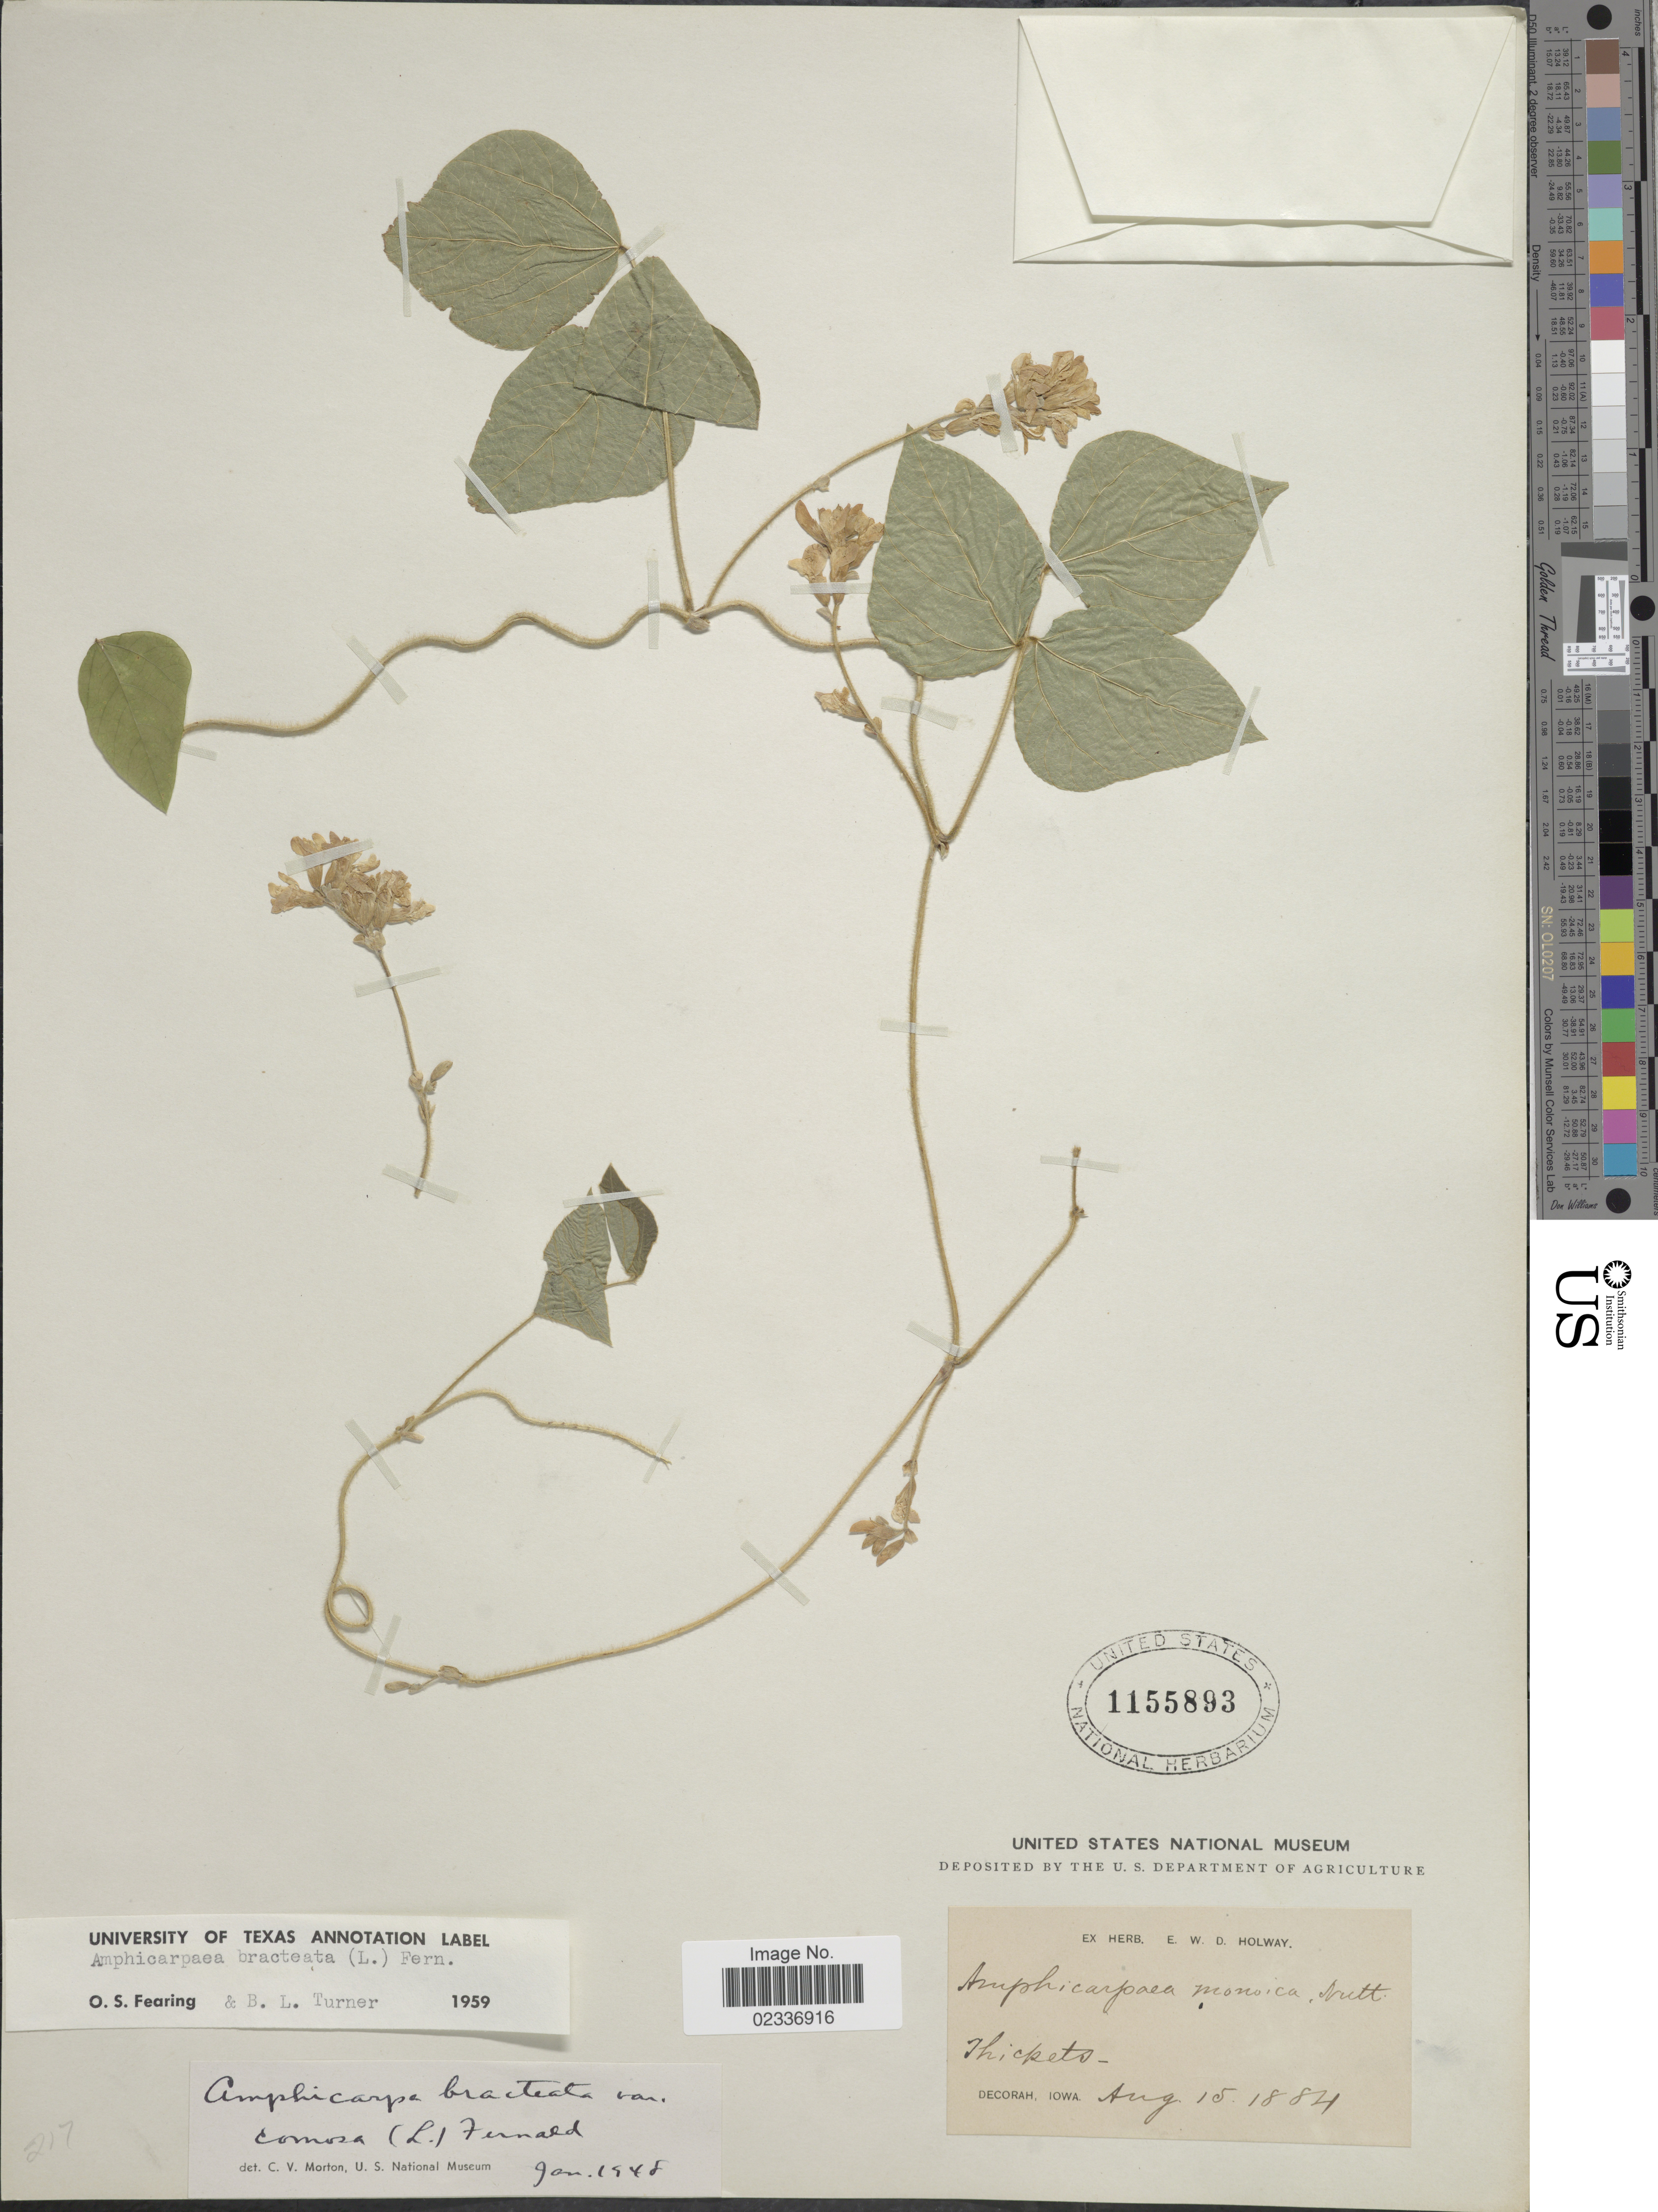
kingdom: Plantae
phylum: Tracheophyta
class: Magnoliopsida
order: Fabales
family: Fabaceae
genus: Amphicarpaea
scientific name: Amphicarpaea bracteata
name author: (L.) Fernald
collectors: ex herb. E.W.D. Holway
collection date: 1884-08-15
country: United States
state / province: Iowa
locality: Decorah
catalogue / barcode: US 1155893